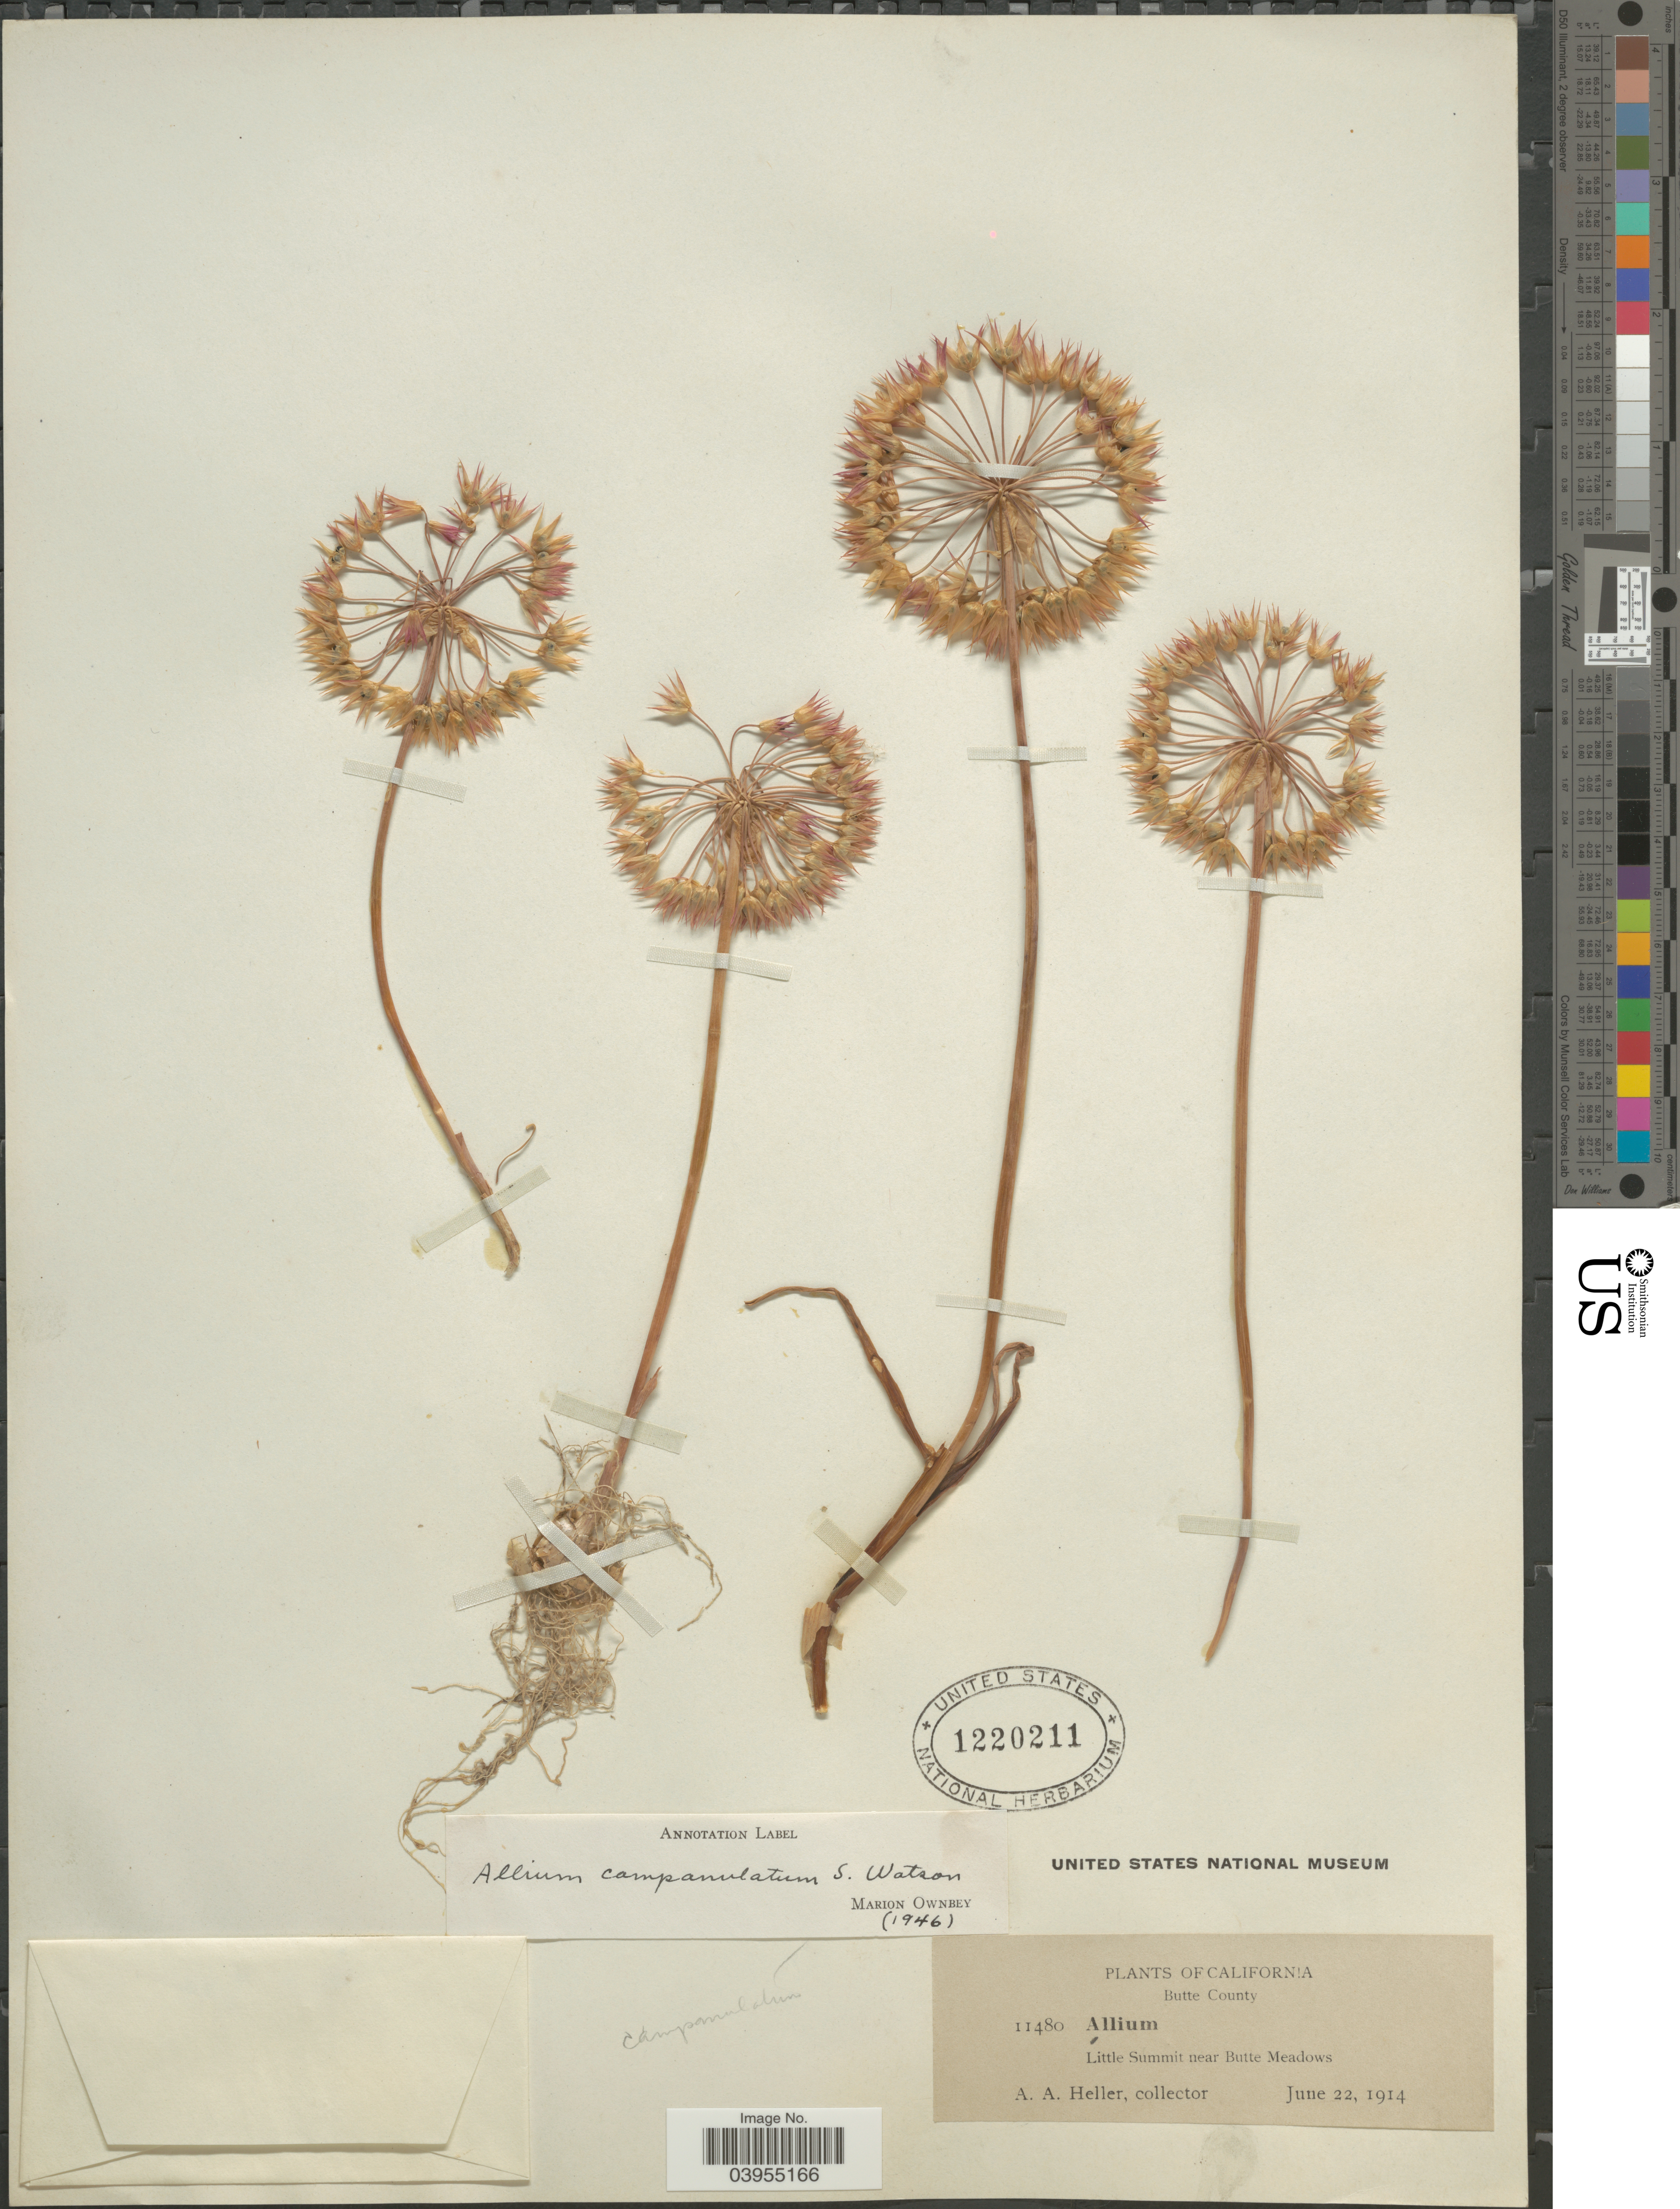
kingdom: Plantae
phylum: Tracheophyta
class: Liliopsida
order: Asparagales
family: Amaryllidaceae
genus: Allium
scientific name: Allium campanulatum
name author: S. Watson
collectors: A. A. Heller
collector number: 11480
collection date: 1914-06-22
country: United States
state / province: California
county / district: Butte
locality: Butte County. Little Summit near Butte Meadows.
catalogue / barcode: US 1220211